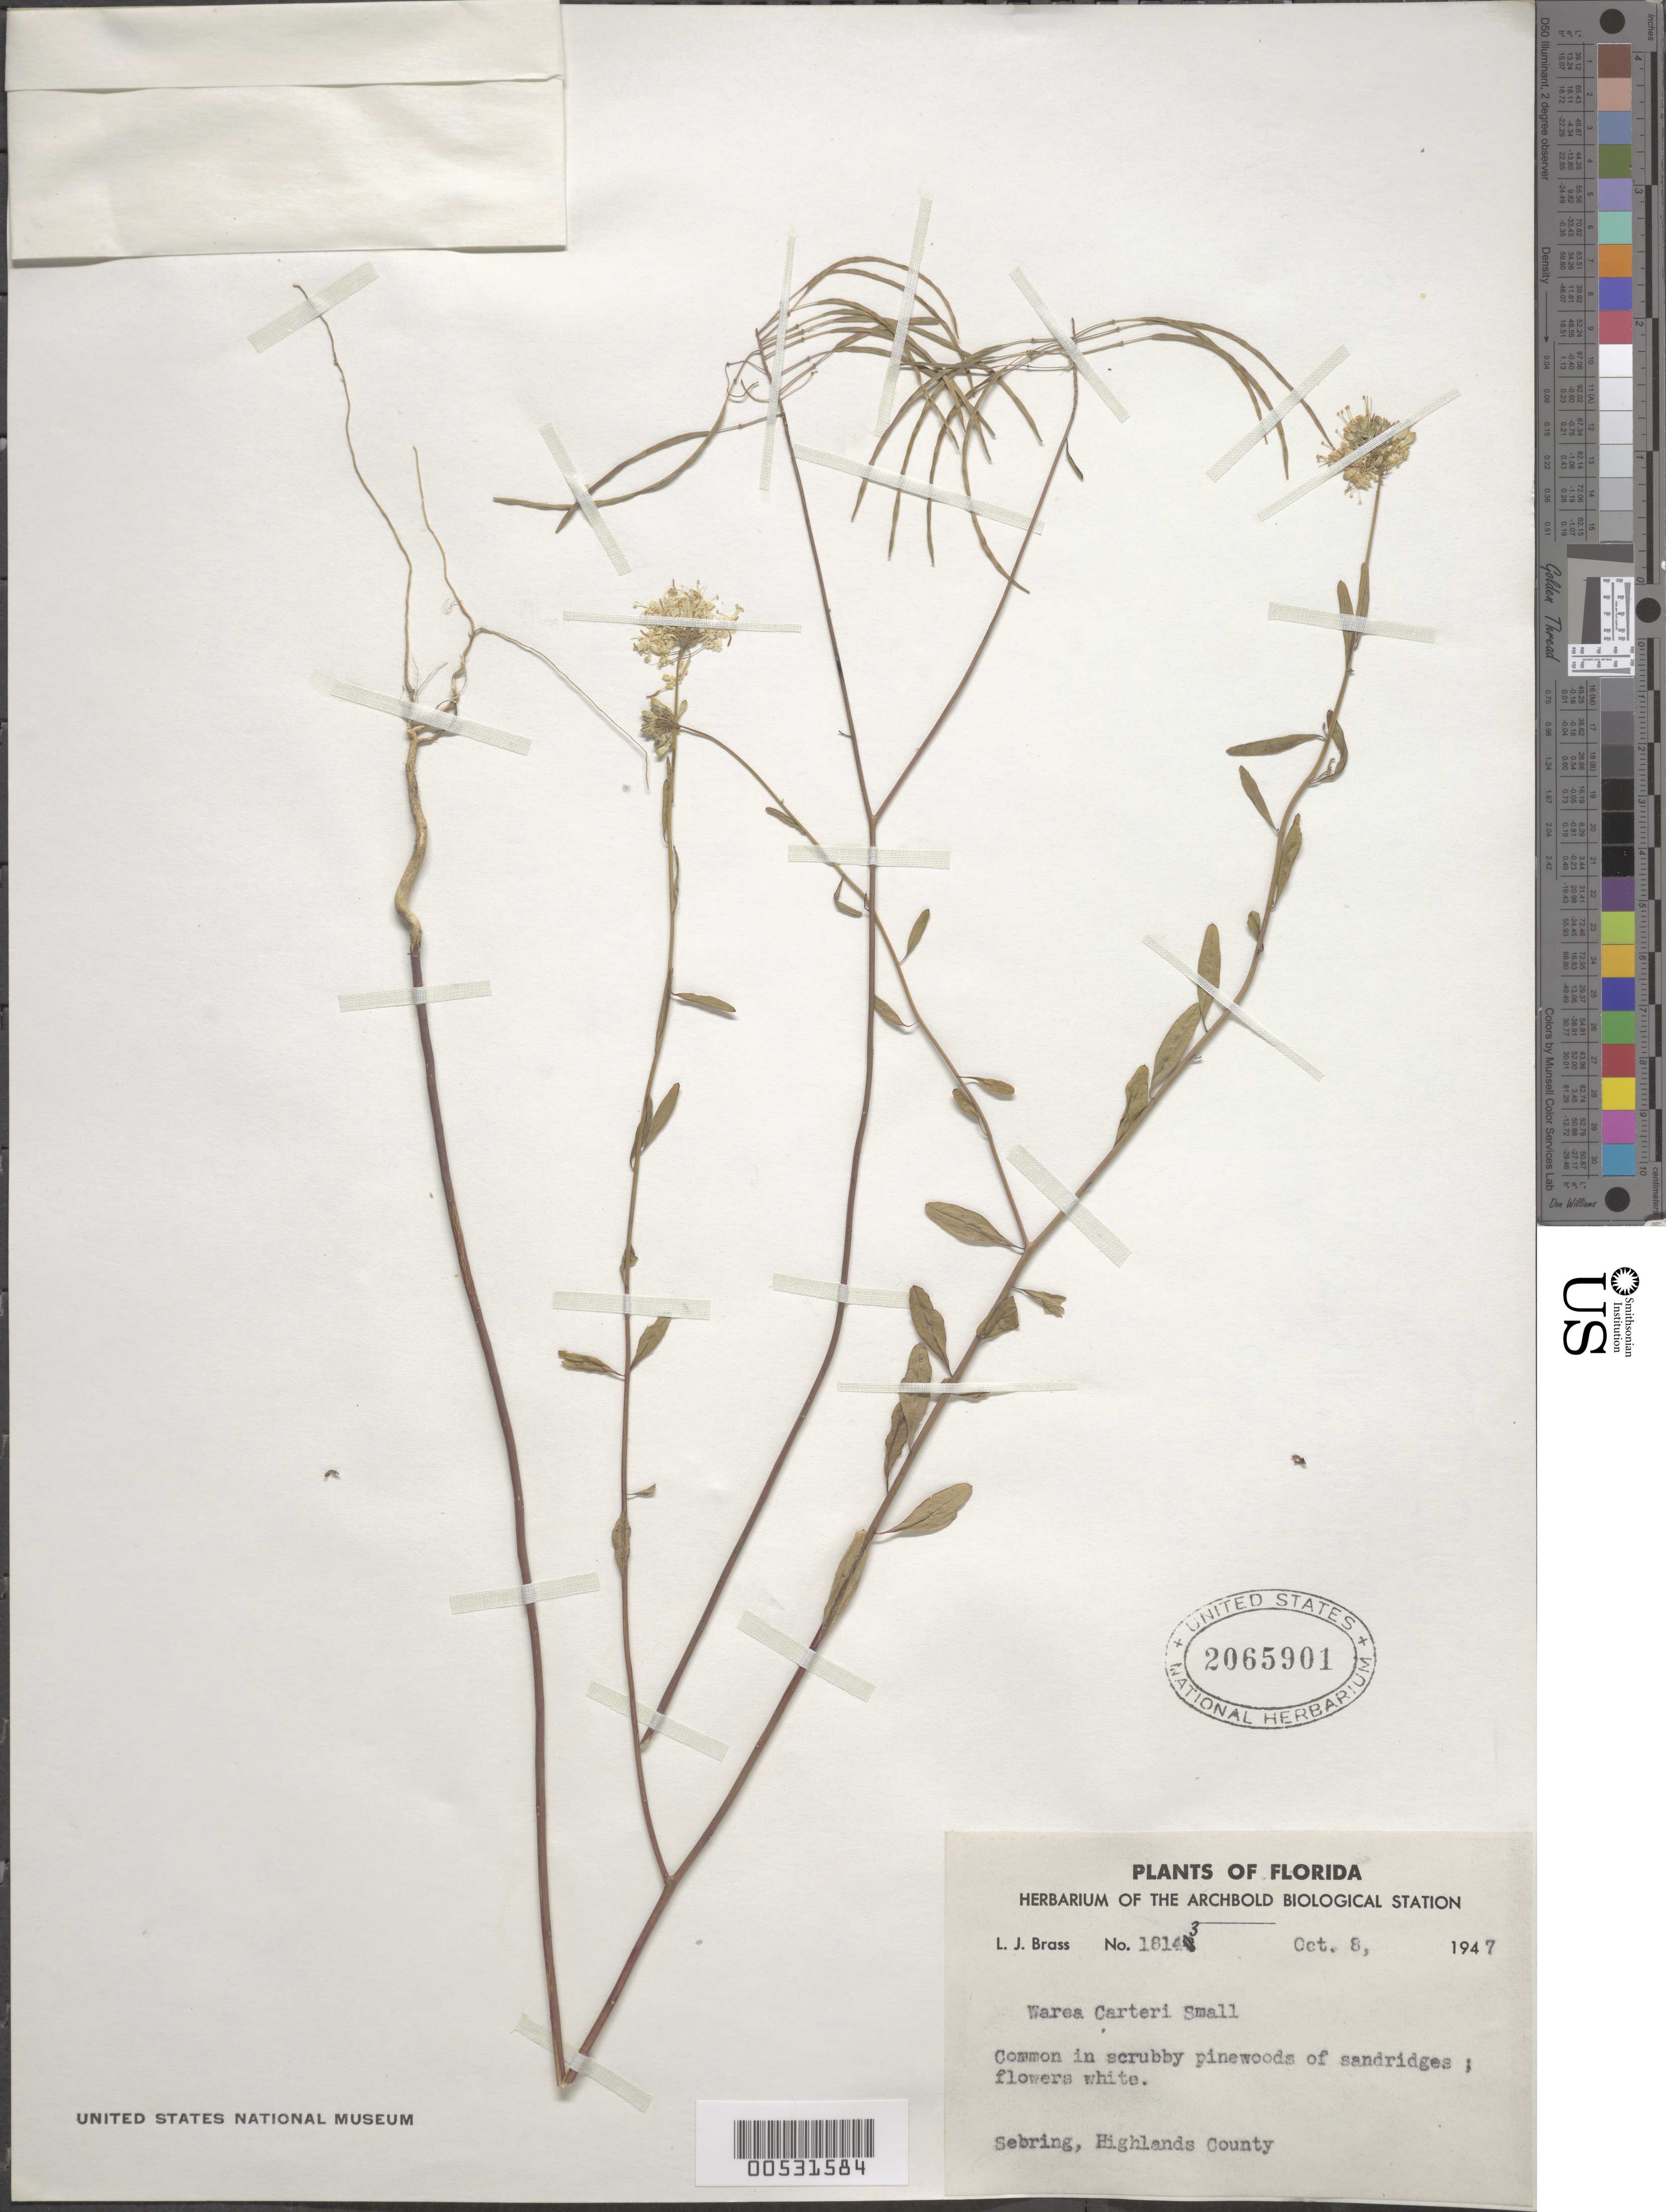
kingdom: Plantae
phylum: Tracheophyta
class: Magnoliopsida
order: Brassicales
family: Brassicaceae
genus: Warea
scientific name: Warea carteri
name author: Small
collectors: L. J. Brass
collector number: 18143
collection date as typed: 08 Oct 1947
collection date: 1947-10-08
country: United States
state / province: Florida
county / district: Highlands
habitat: common in scrubby pinewoods of sandridges; fls white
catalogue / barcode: US 2065901